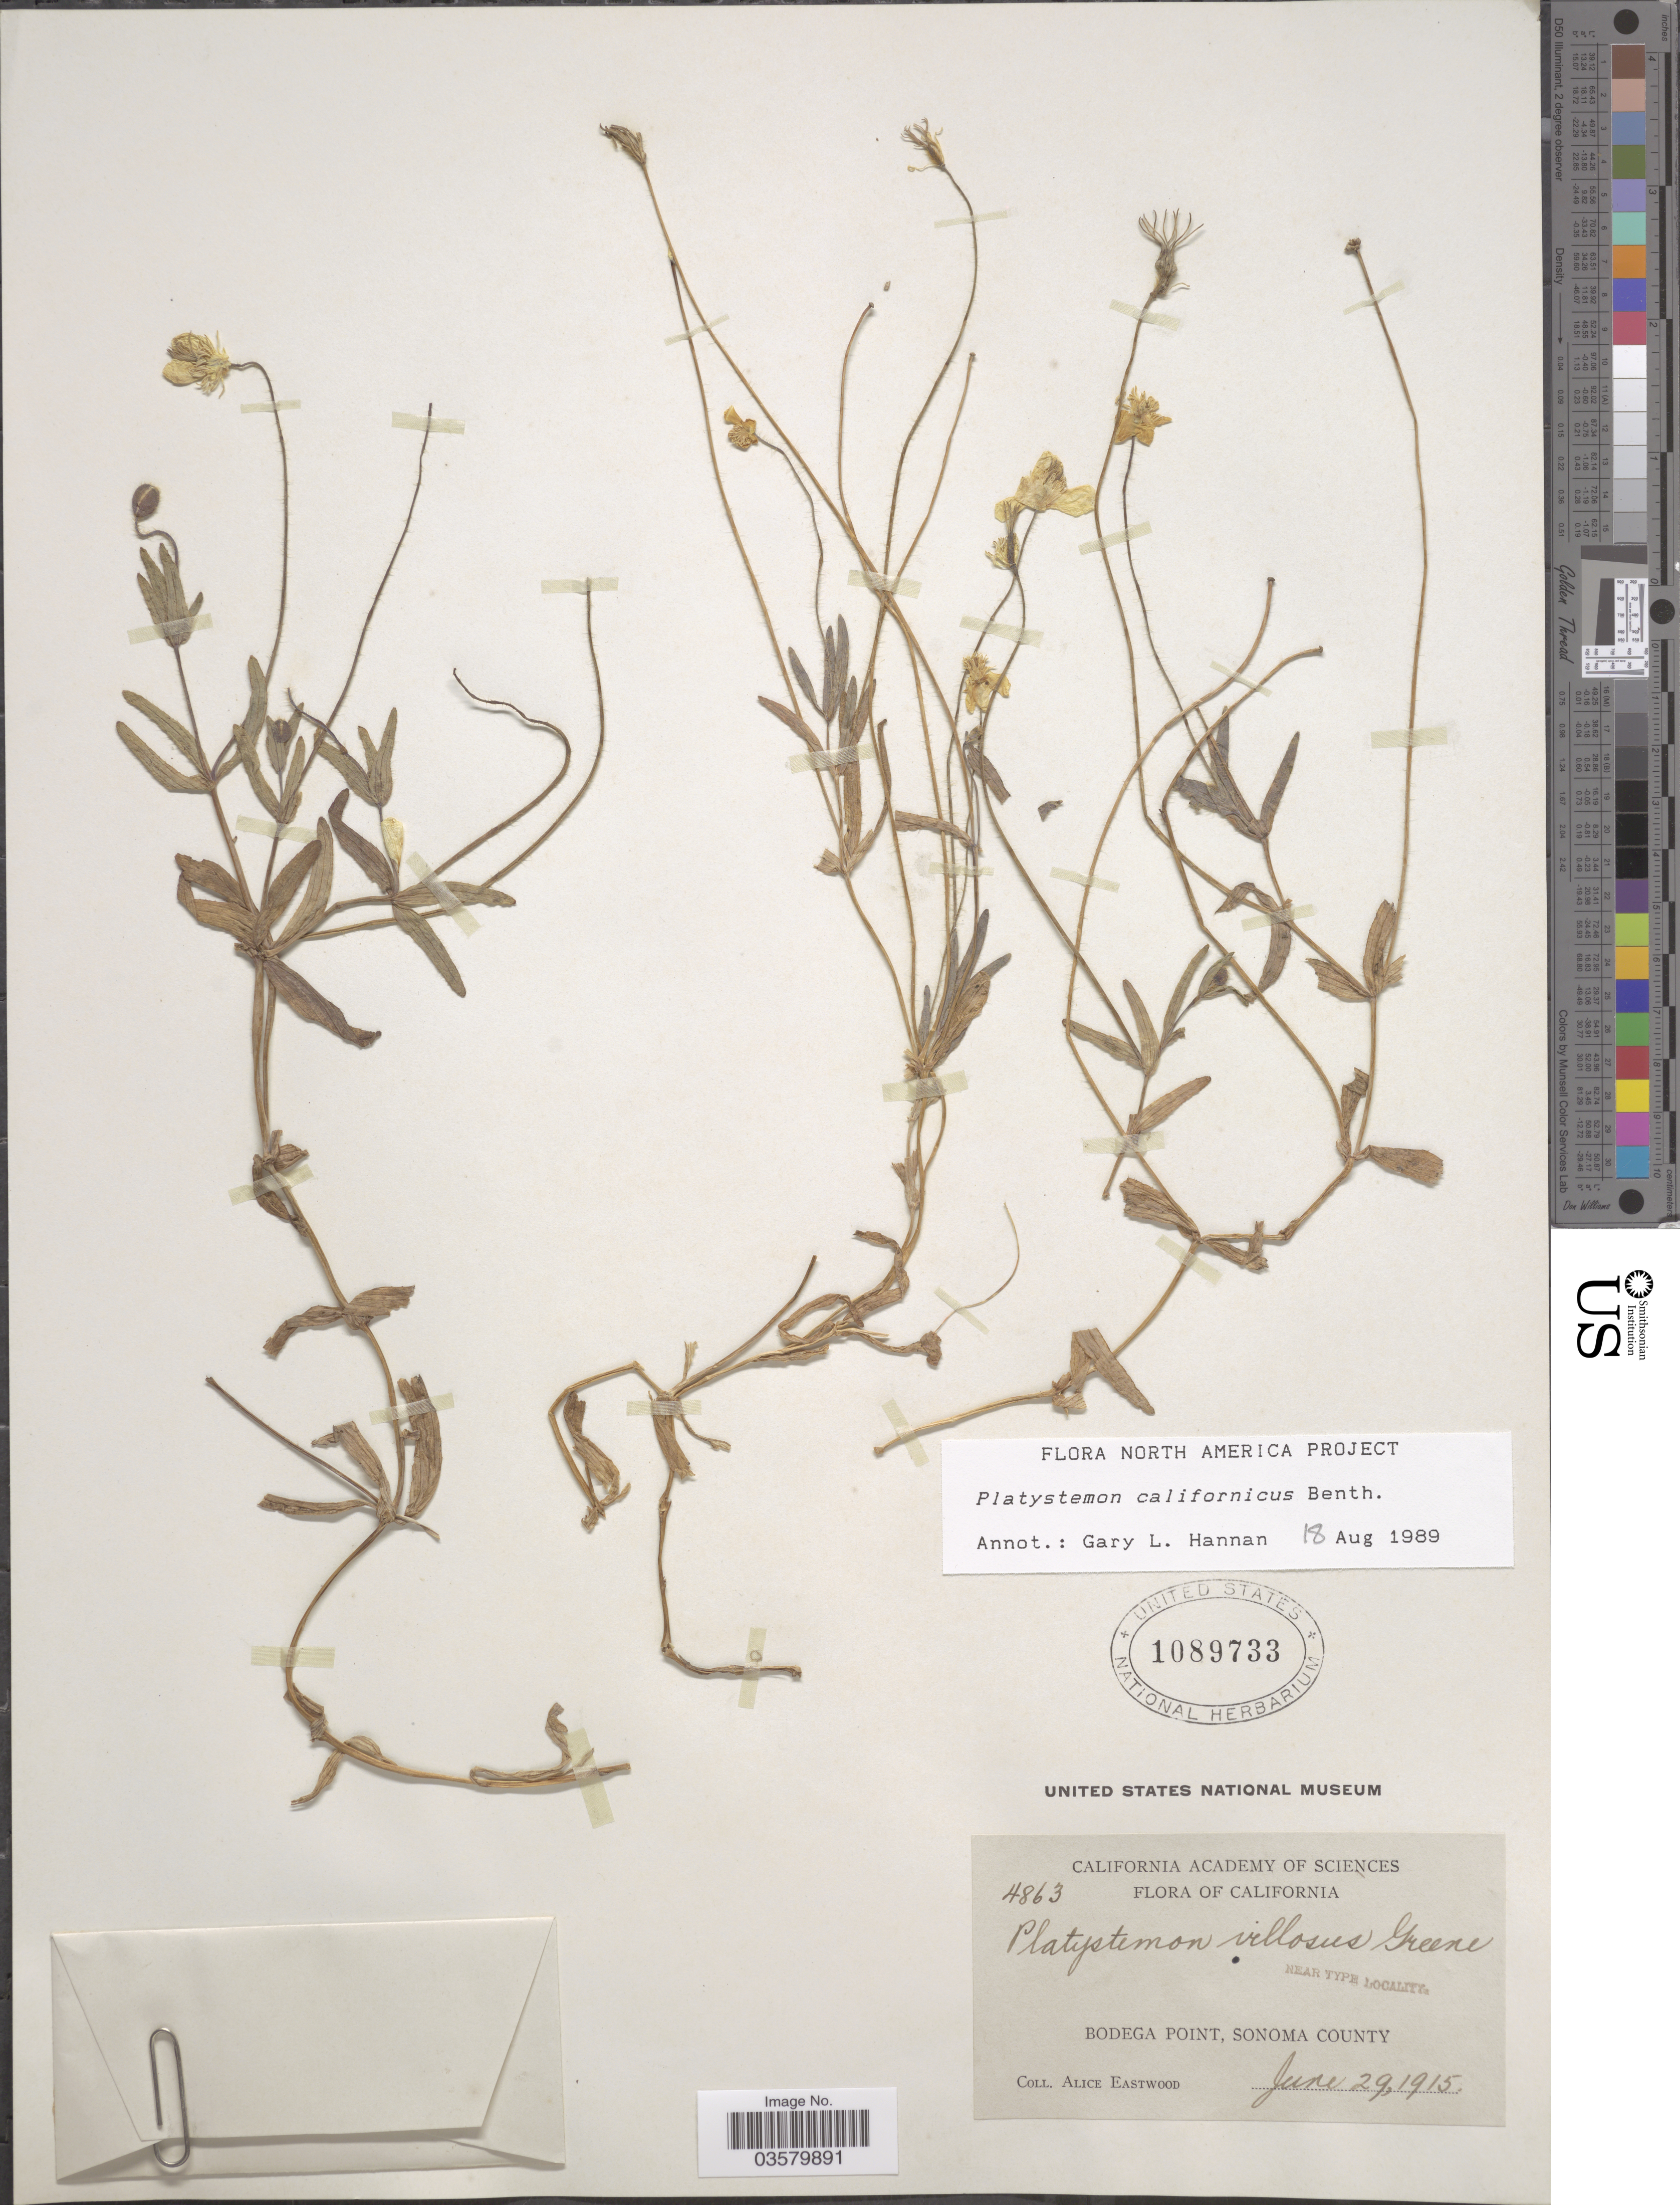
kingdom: Plantae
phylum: Tracheophyta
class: Magnoliopsida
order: Ranunculales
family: Papaveraceae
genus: Platystemon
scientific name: Platystemon californicus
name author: Benth.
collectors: A. Eastwood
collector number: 4863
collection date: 1915-06-29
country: United States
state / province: California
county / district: Sonoma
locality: Bodega Point, Sonoma County.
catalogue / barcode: US 1089733